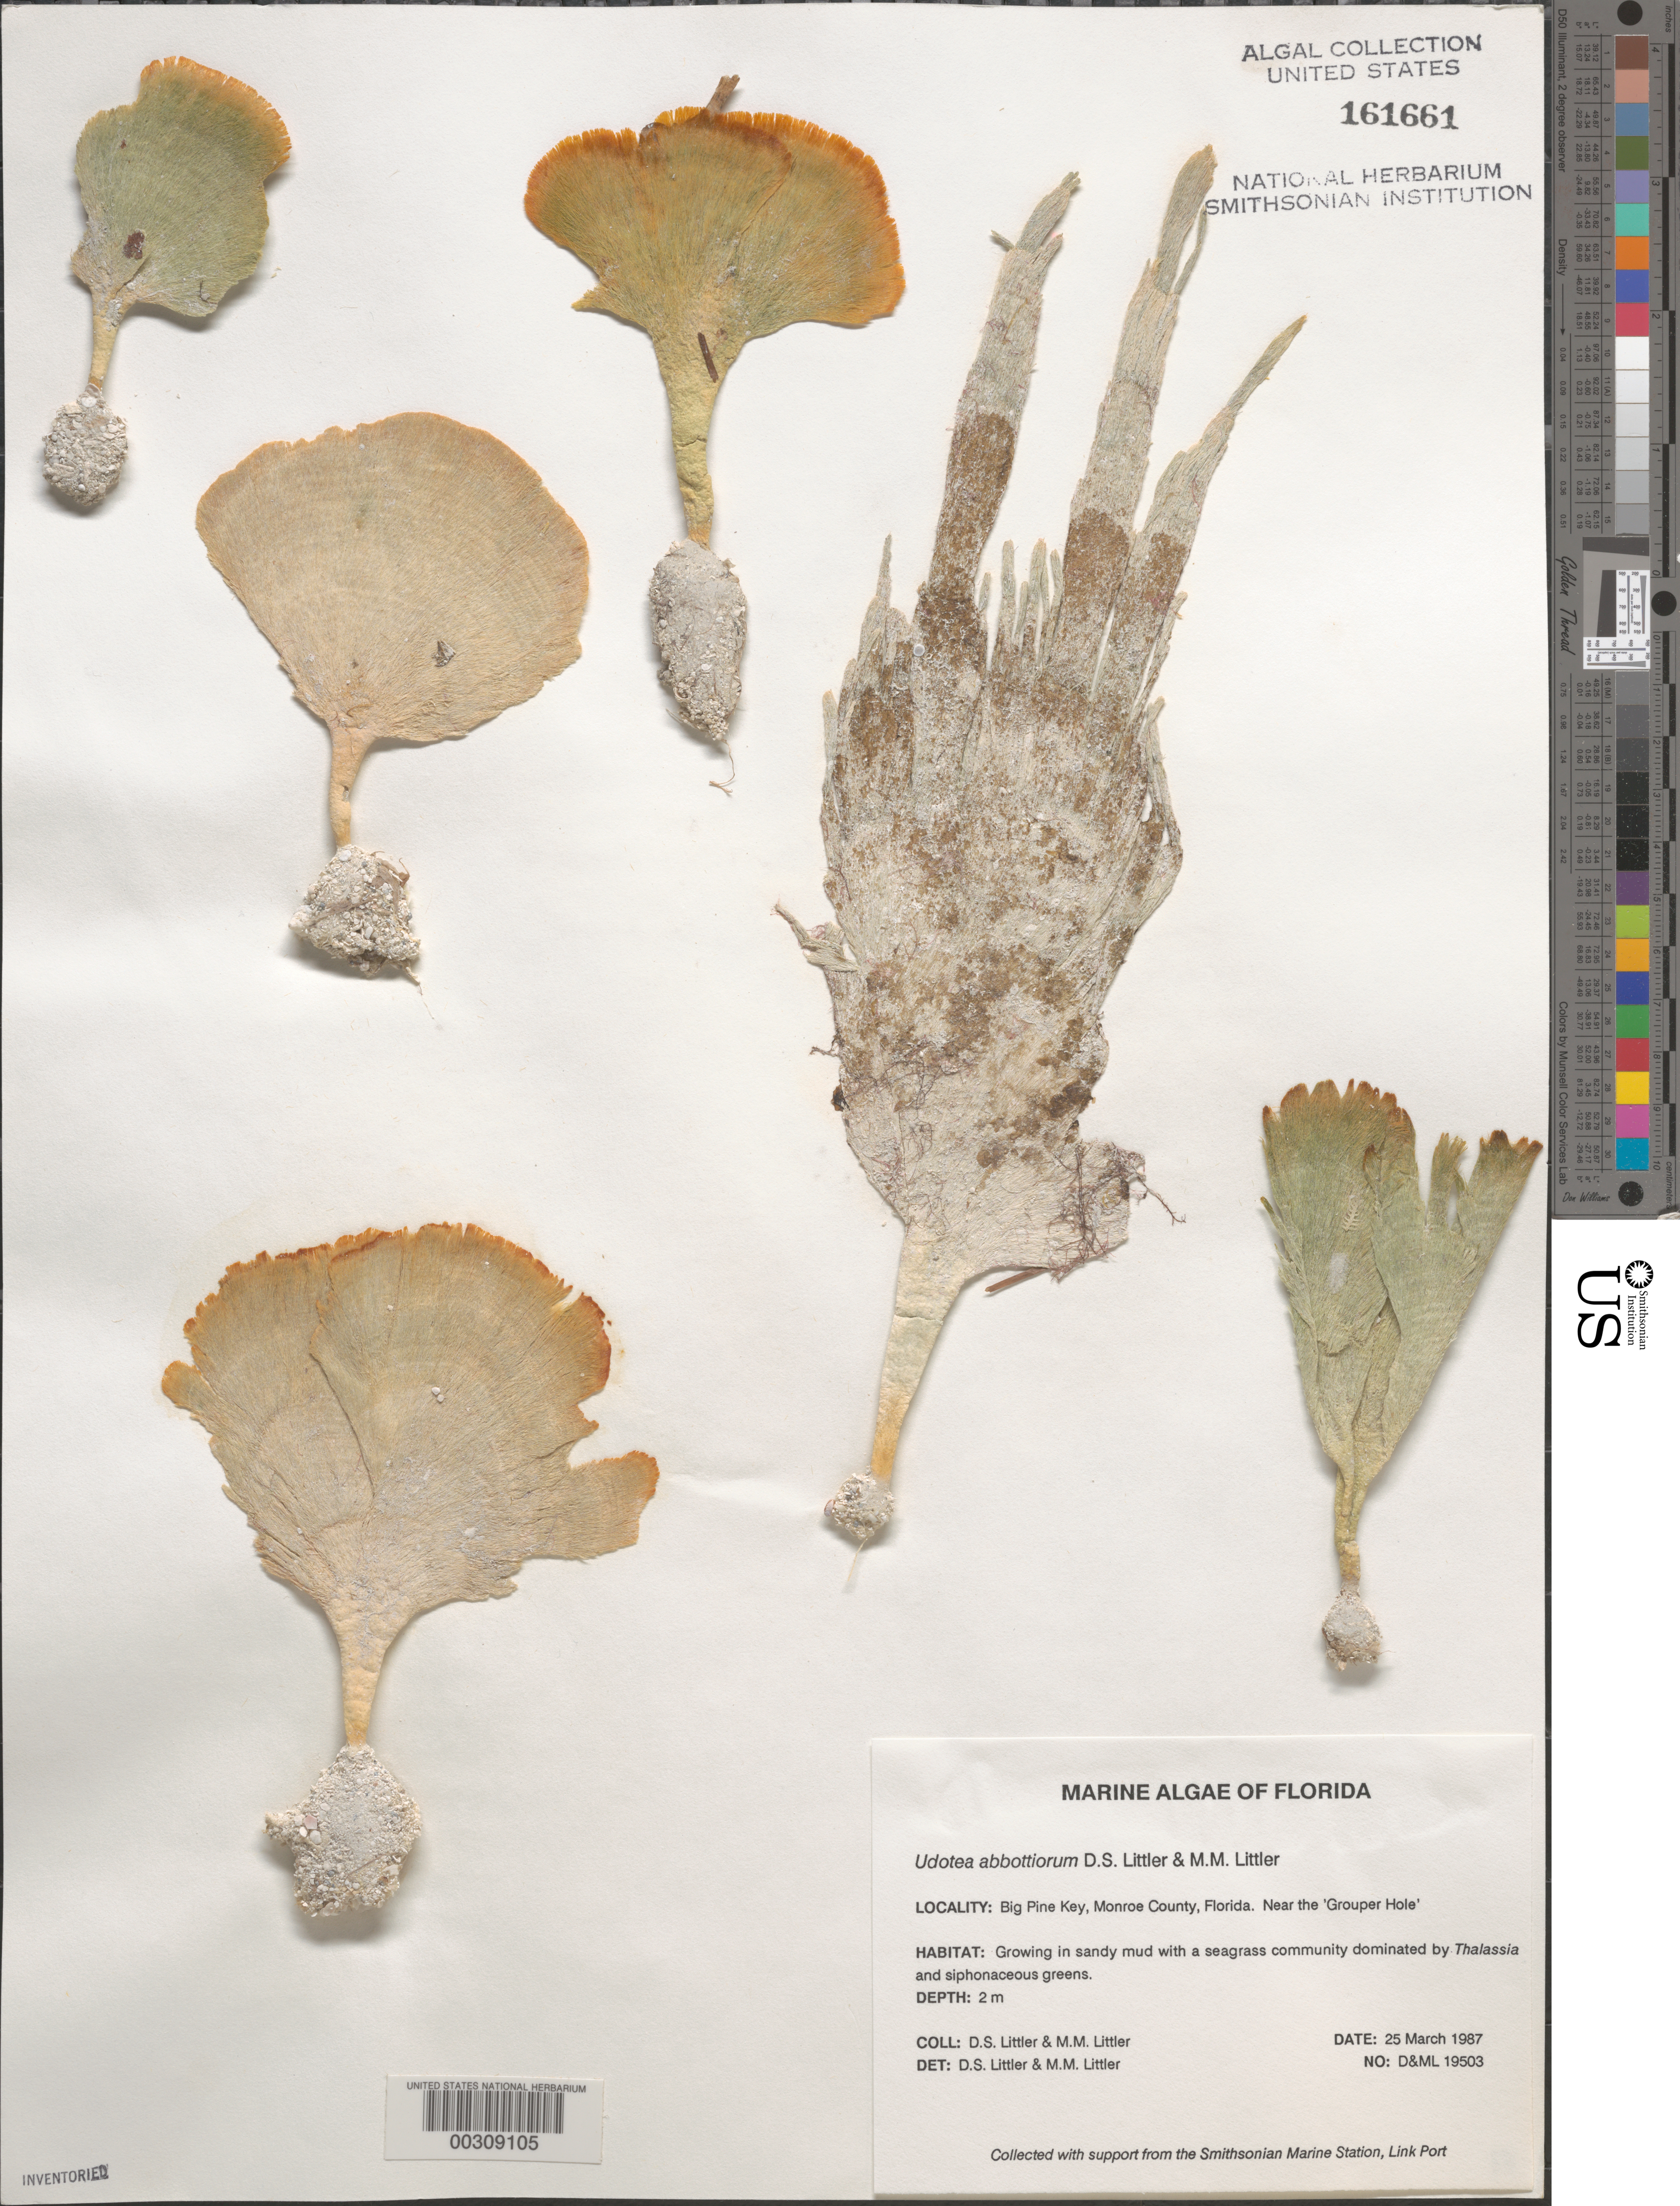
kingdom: Plantae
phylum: Chlorophyta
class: Ulvophyceae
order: Bryopsidales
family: Udoteaceae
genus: Udotea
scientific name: Udotea abbottiorum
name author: D.S. Littler & Littler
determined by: Littler, D. S.; Littler, M. M.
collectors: D. S. Littler & M. M. Littler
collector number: D&ML 19503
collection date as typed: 25 Mar 1987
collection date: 1987-03-25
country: United States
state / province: Florida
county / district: Monroe County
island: Big Pine Key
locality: Near Grouper Hole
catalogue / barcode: US 161661